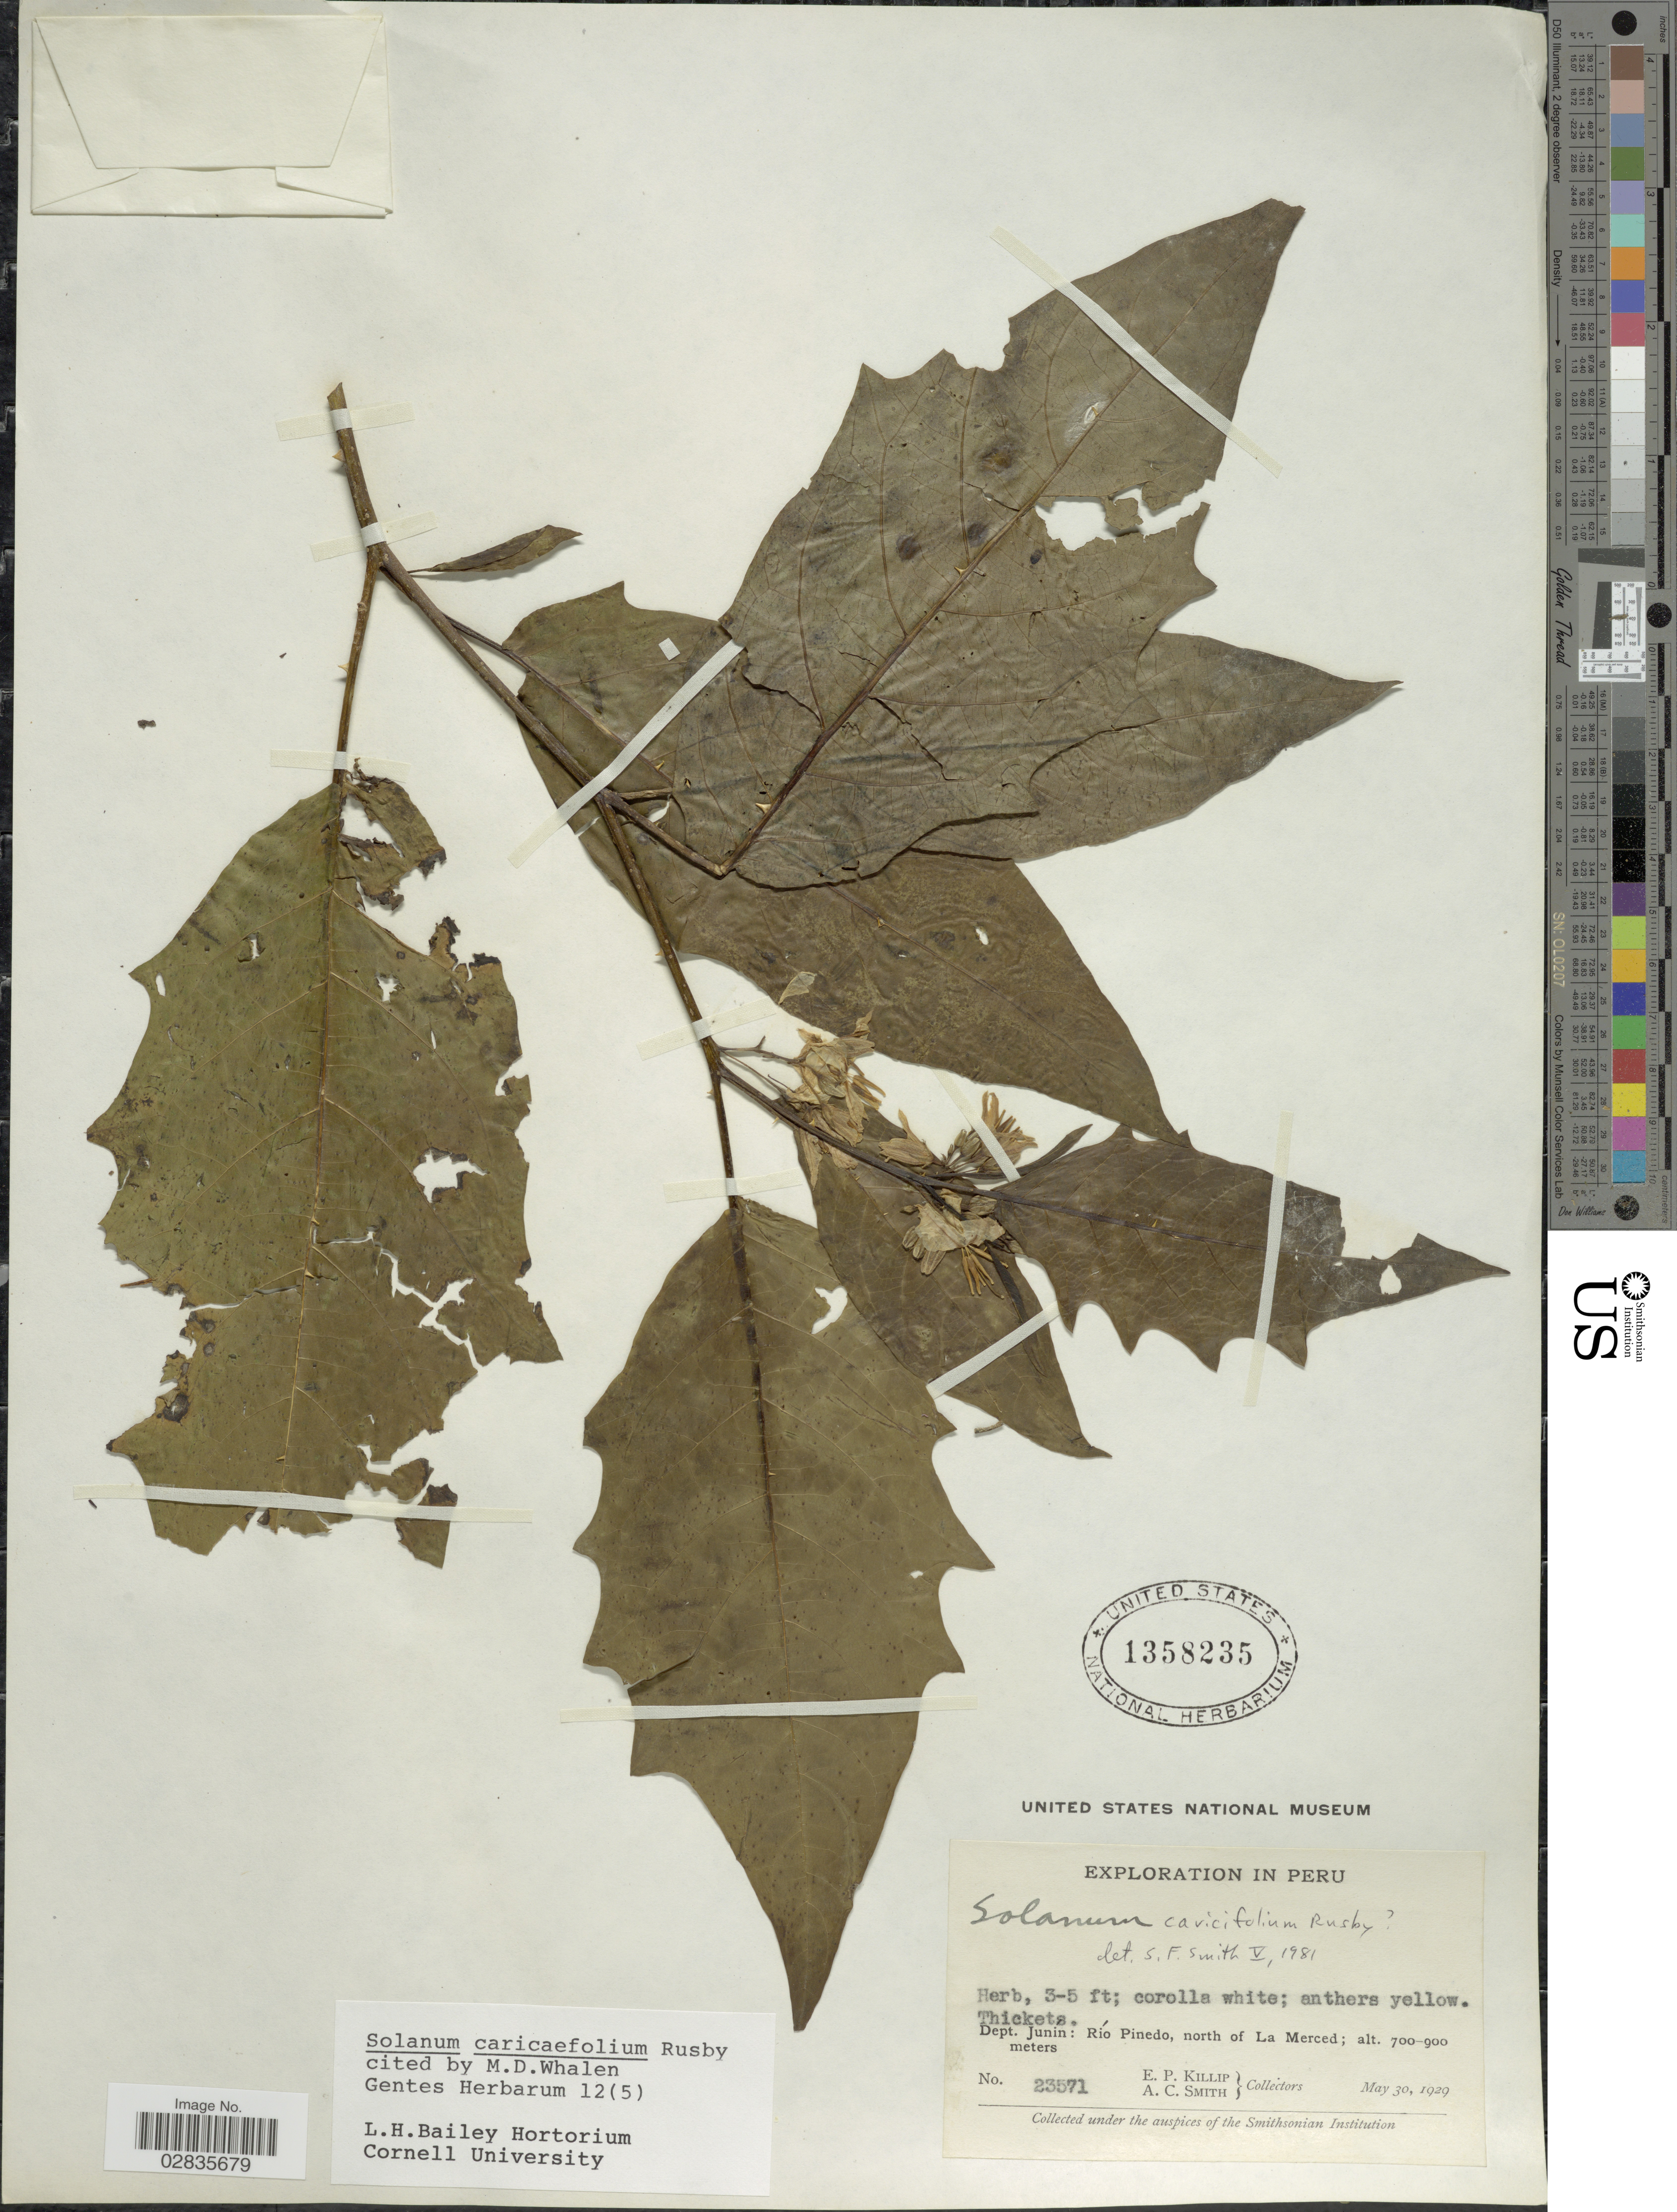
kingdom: Plantae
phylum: Tracheophyta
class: Magnoliopsida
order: Solanales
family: Solanaceae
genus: Solanum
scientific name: Solanum caricaefolium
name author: Rusby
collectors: E. P. Killip & A. C. Smith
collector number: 23571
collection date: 1929-05-30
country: Peru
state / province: Junín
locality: Dept. Junín: Río Pinedo, north of La Merced.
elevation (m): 700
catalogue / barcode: US 1358235